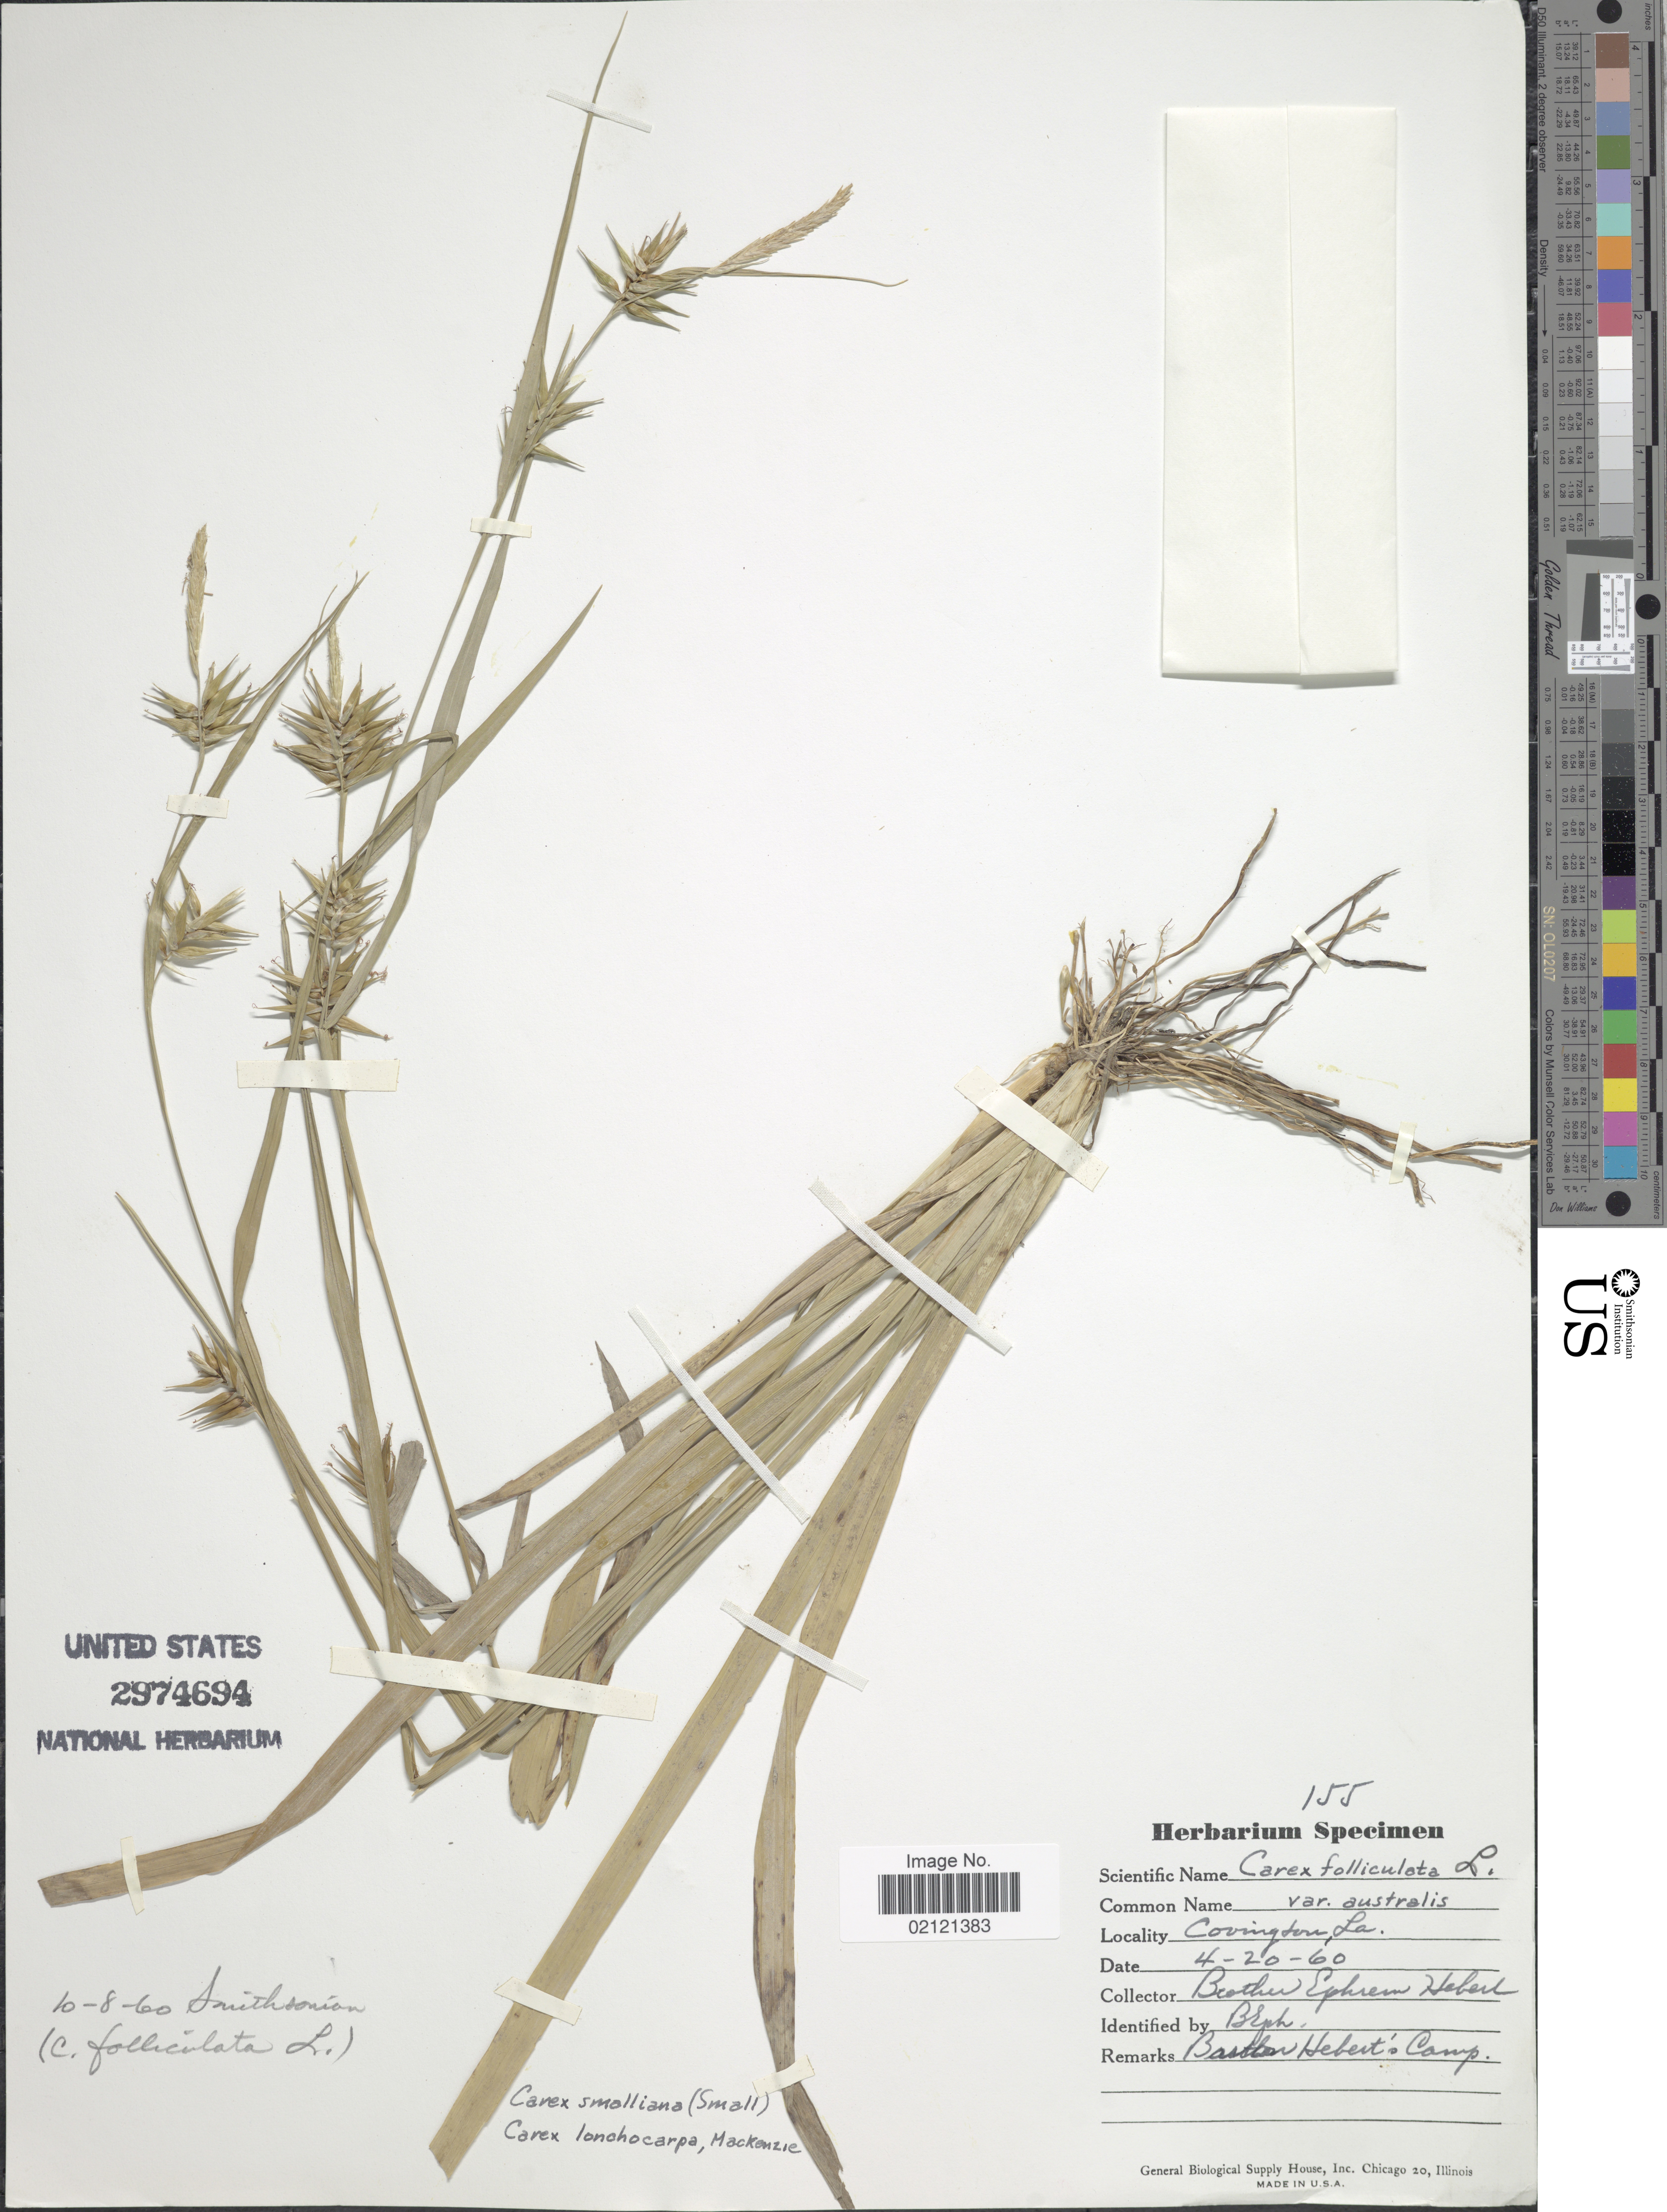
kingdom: Plantae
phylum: Tracheophyta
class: Liliopsida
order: Poales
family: Cyperaceae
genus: Carex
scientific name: Carex lonchocarpa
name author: Willd. ex Spreng.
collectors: E. Hebert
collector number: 155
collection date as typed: Transcribed d/m/y: 20/4/60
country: United States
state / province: Louisiana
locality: Covington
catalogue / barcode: US 2974694